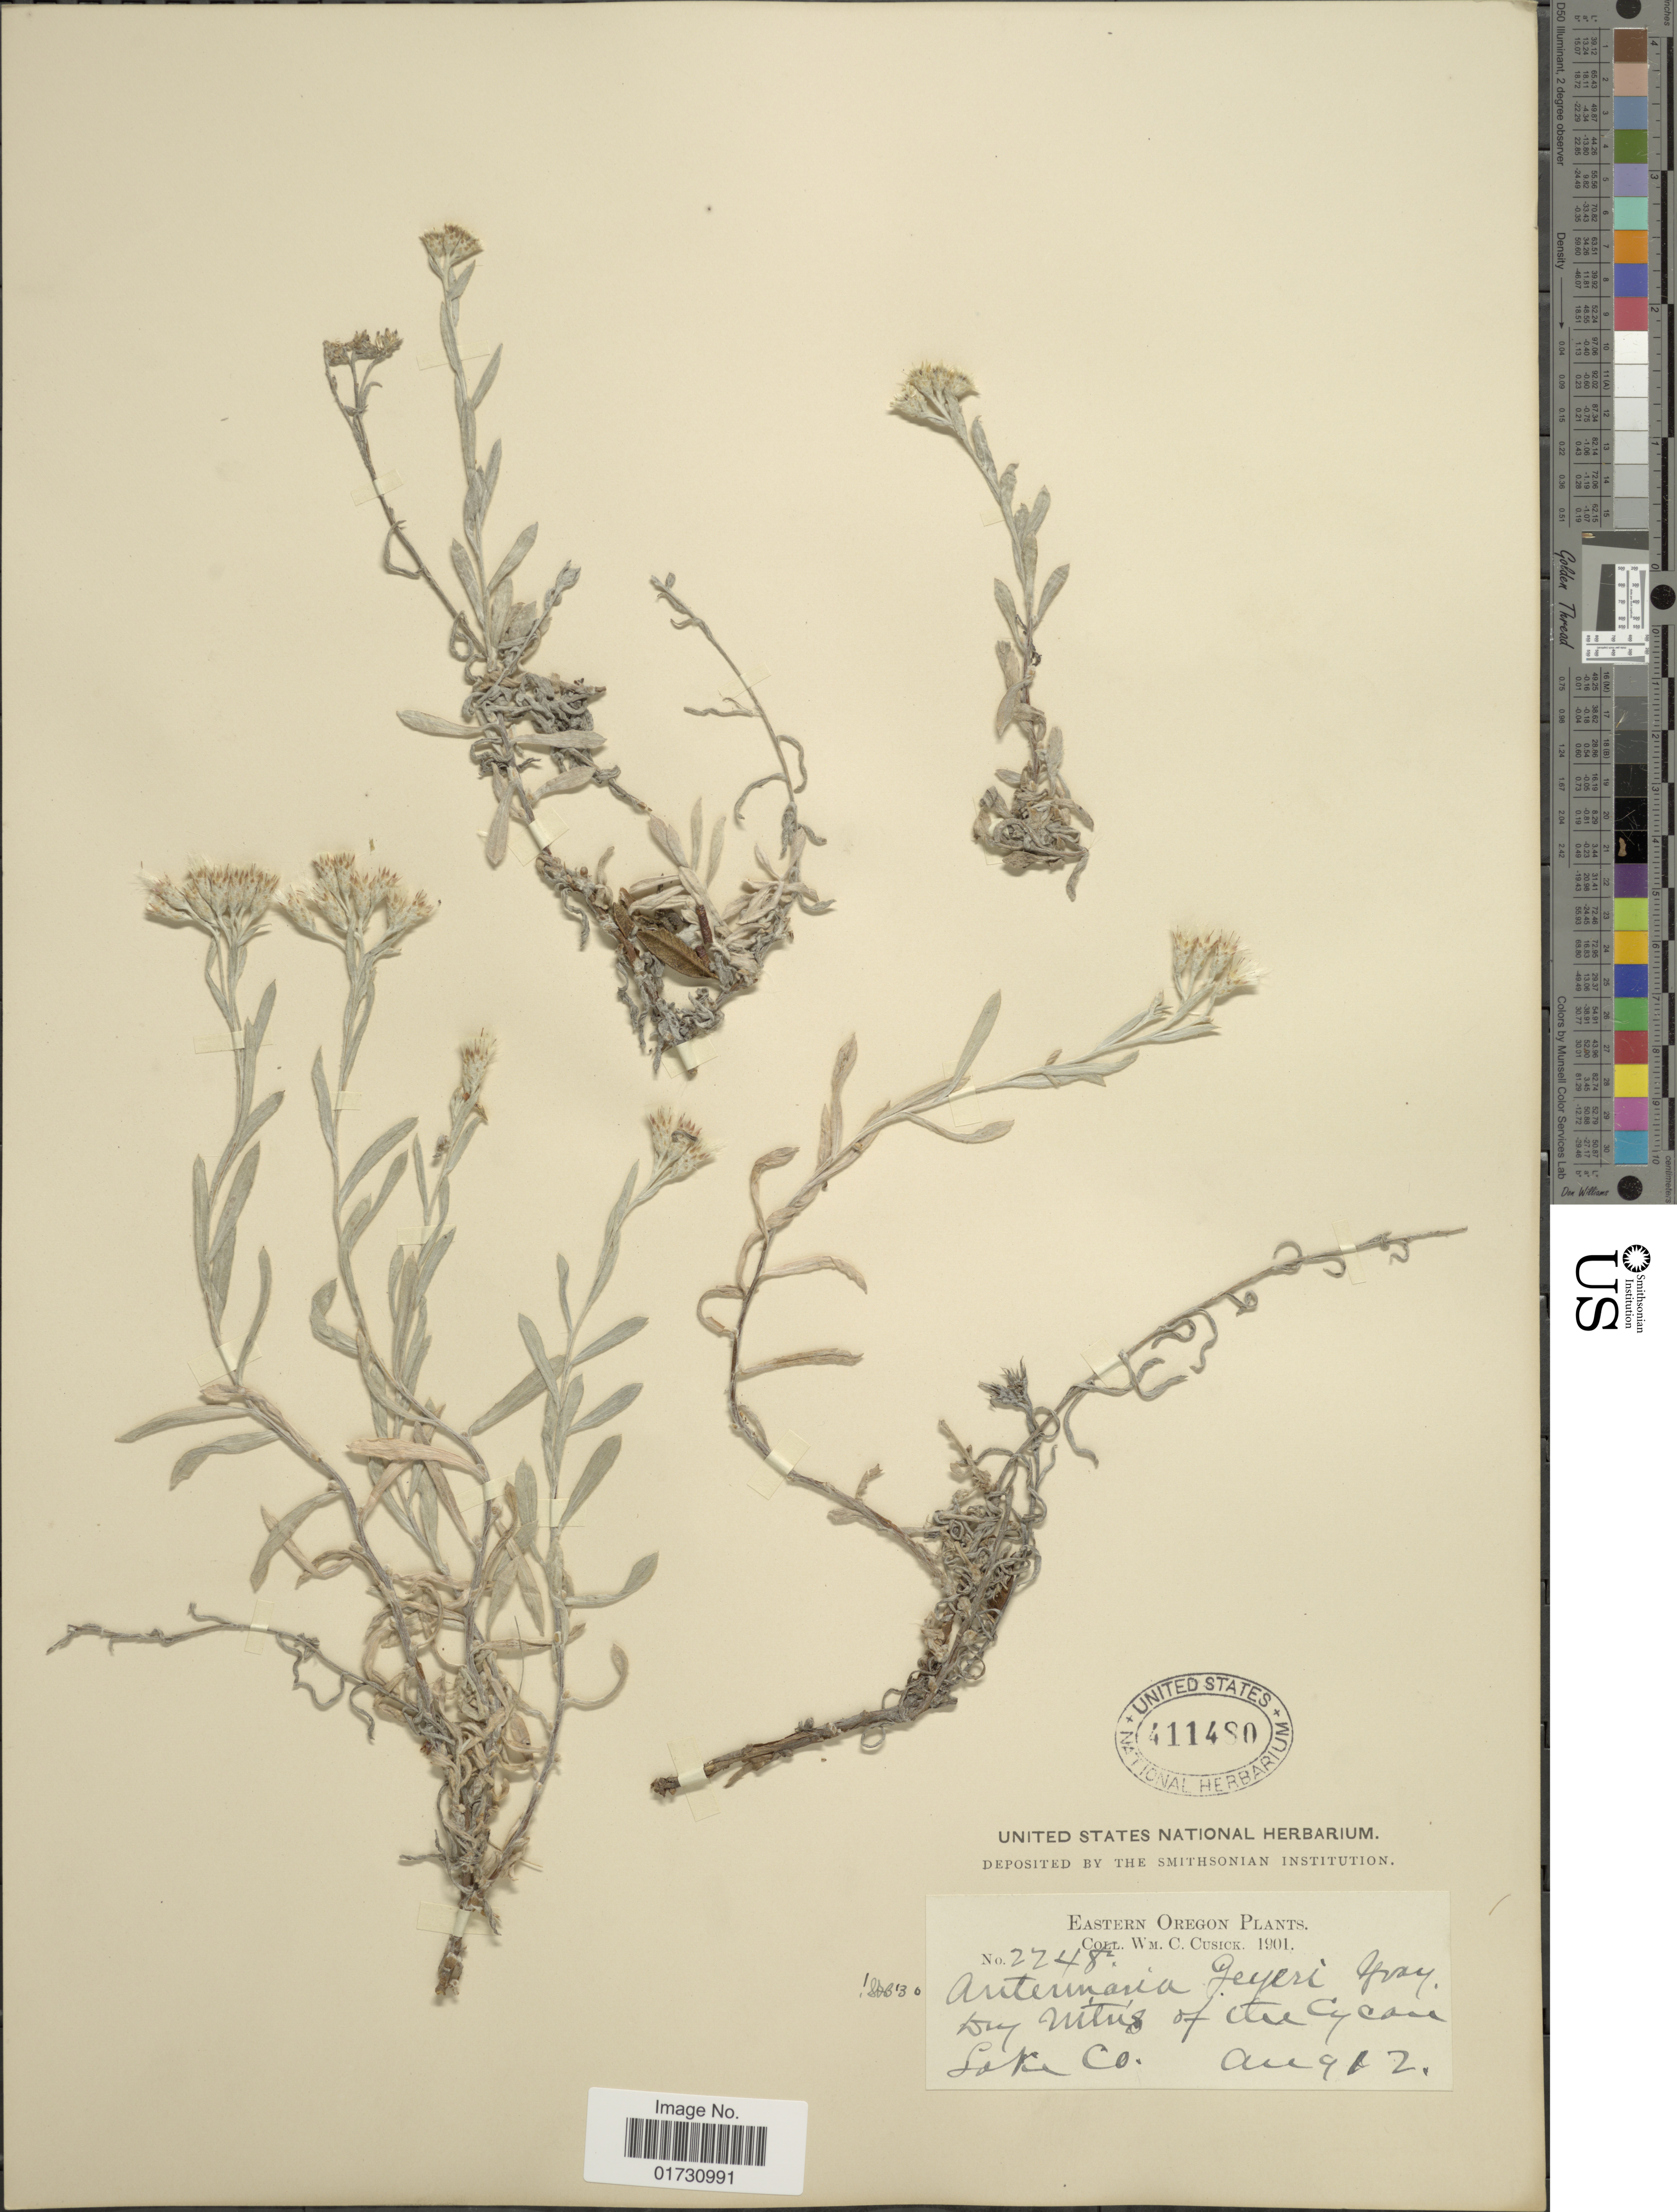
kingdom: Plantae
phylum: Tracheophyta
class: Magnoliopsida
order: Asterales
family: Asteraceae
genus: Antennaria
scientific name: Antennaria geyeri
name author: A. Gray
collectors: W. C. Cusick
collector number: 2248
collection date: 1901-08-12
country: United States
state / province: Oregon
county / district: Lake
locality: Eastern Oregon, Lake Co.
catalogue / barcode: US 411480